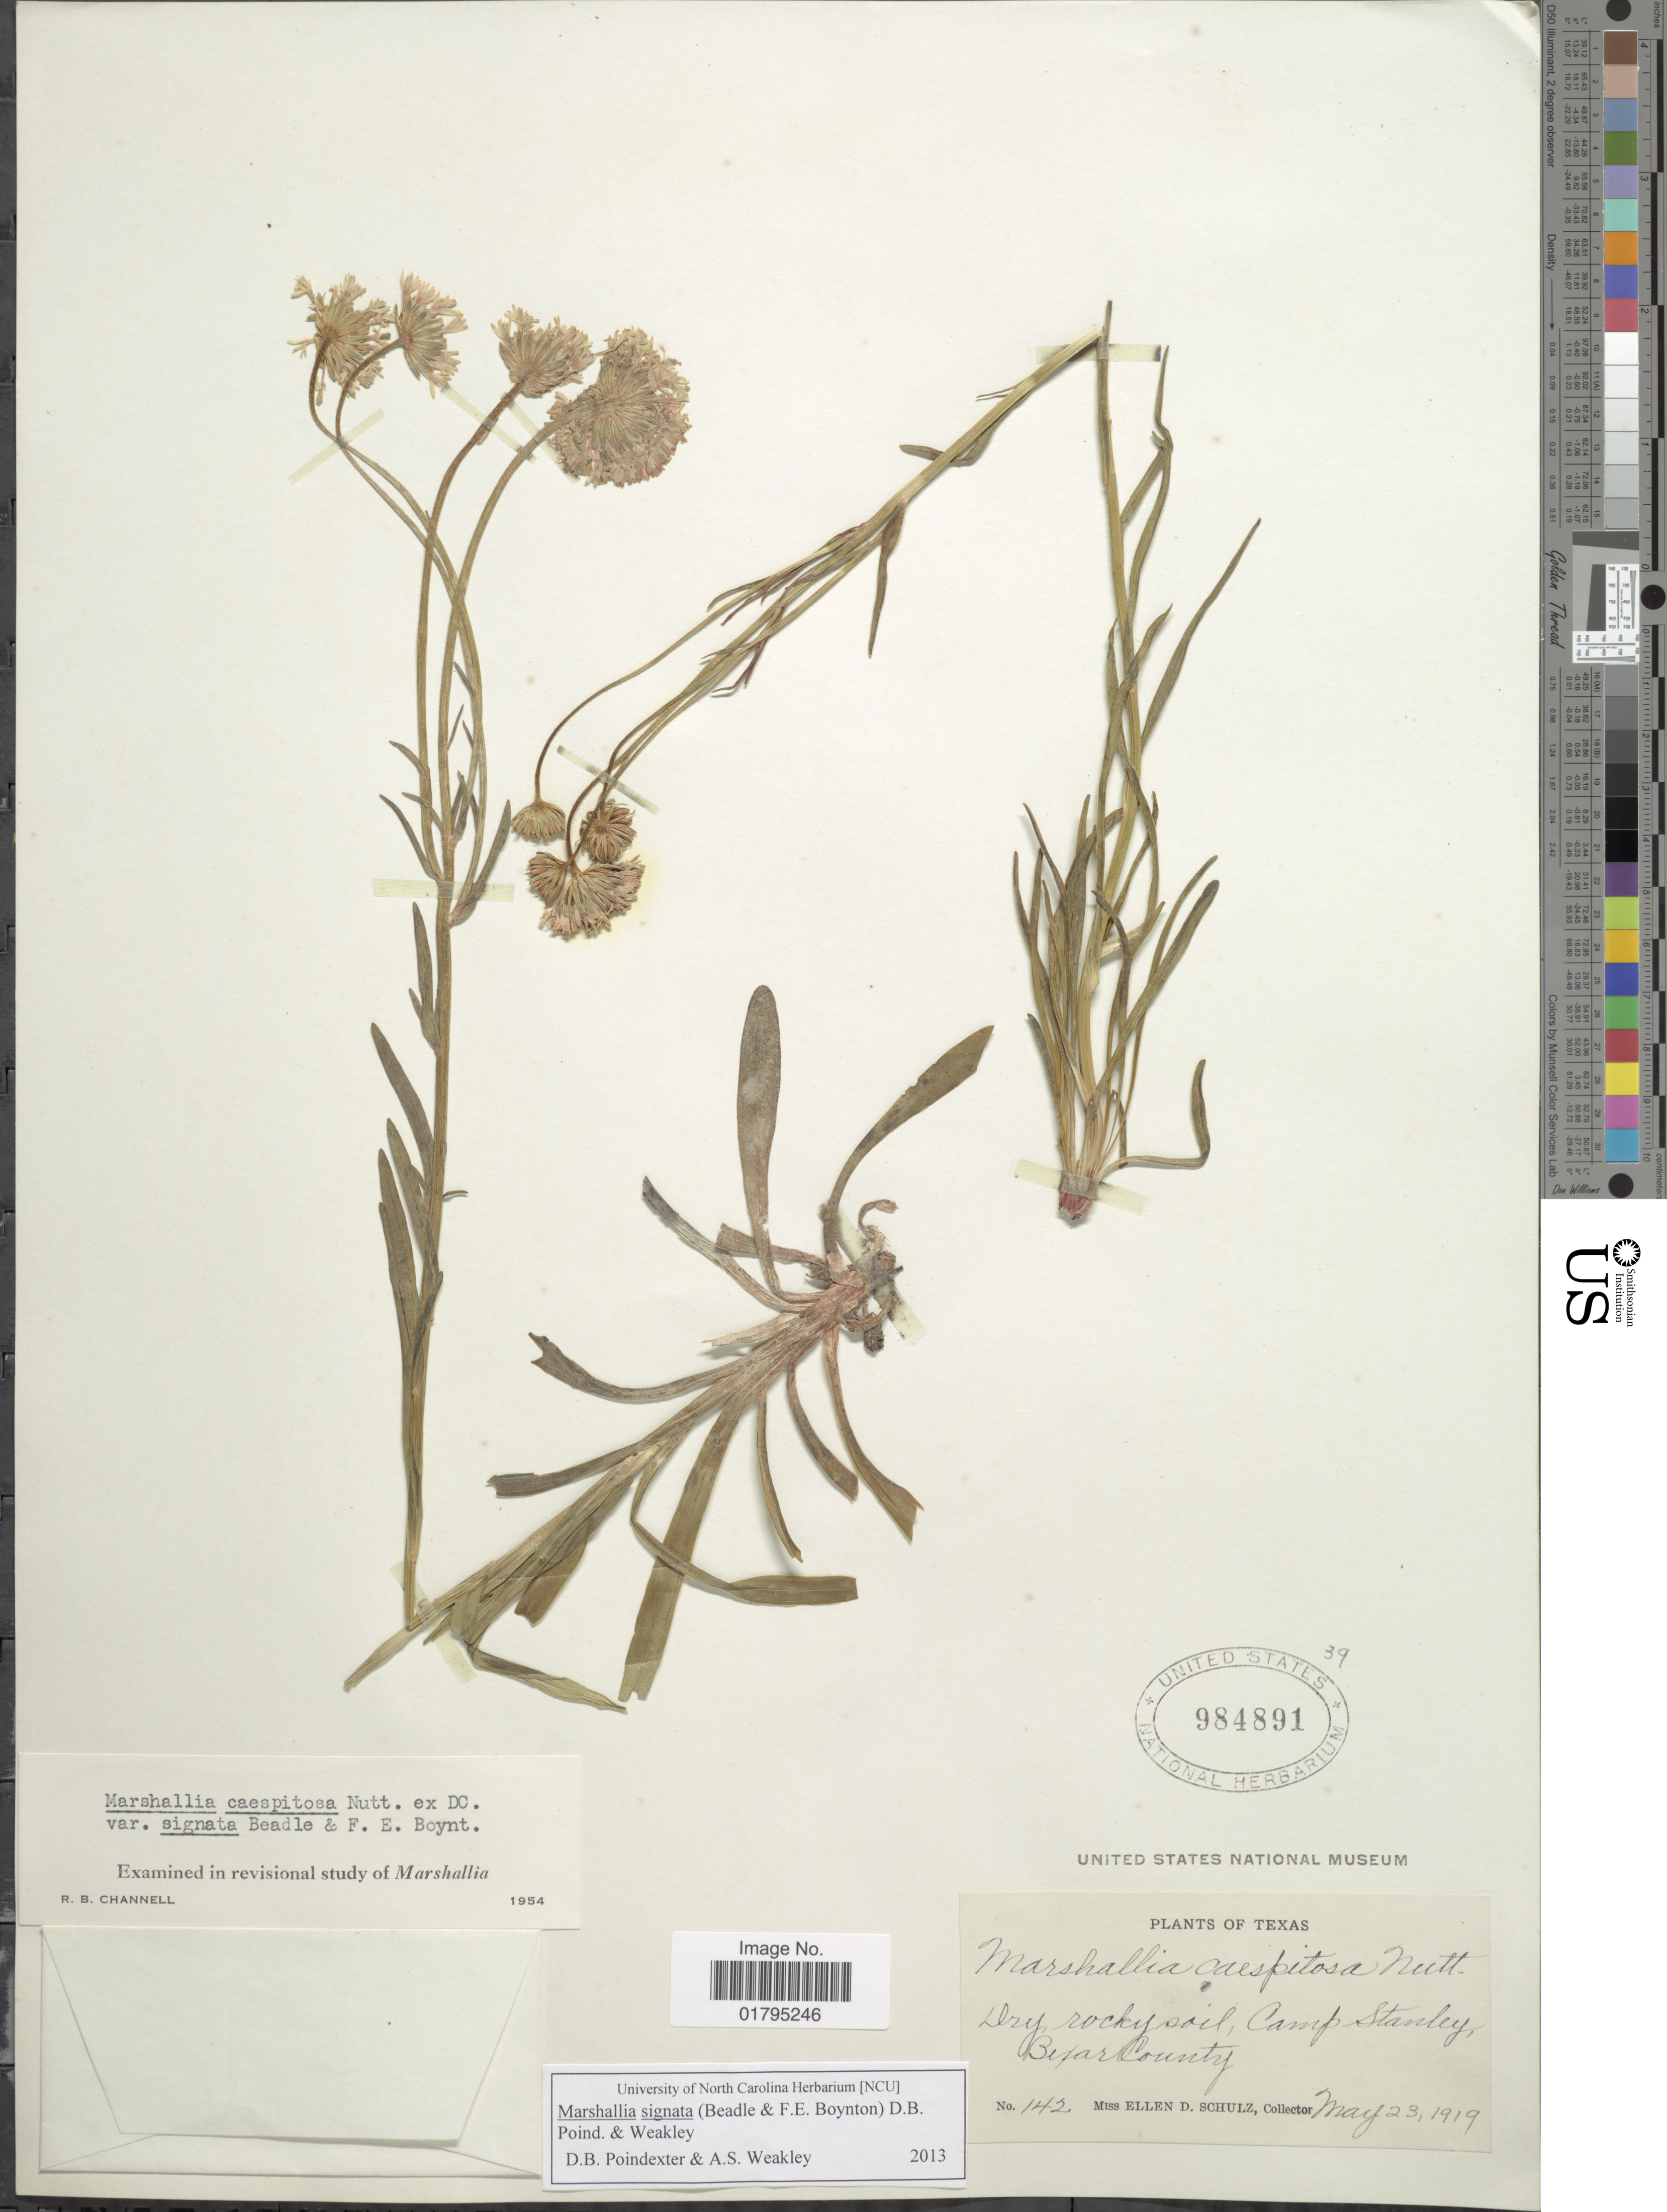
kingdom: Plantae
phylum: Tracheophyta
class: Magnoliopsida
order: Asterales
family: Asteraceae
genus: Marshallia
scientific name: Marshallia caespitosa var. signata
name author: Beadle & F.E. Boynton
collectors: E. D. Schulz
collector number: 142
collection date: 1919-05-23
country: United States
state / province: Texas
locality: Texas, Camp Stanley, Bexar County.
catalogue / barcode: US 984891